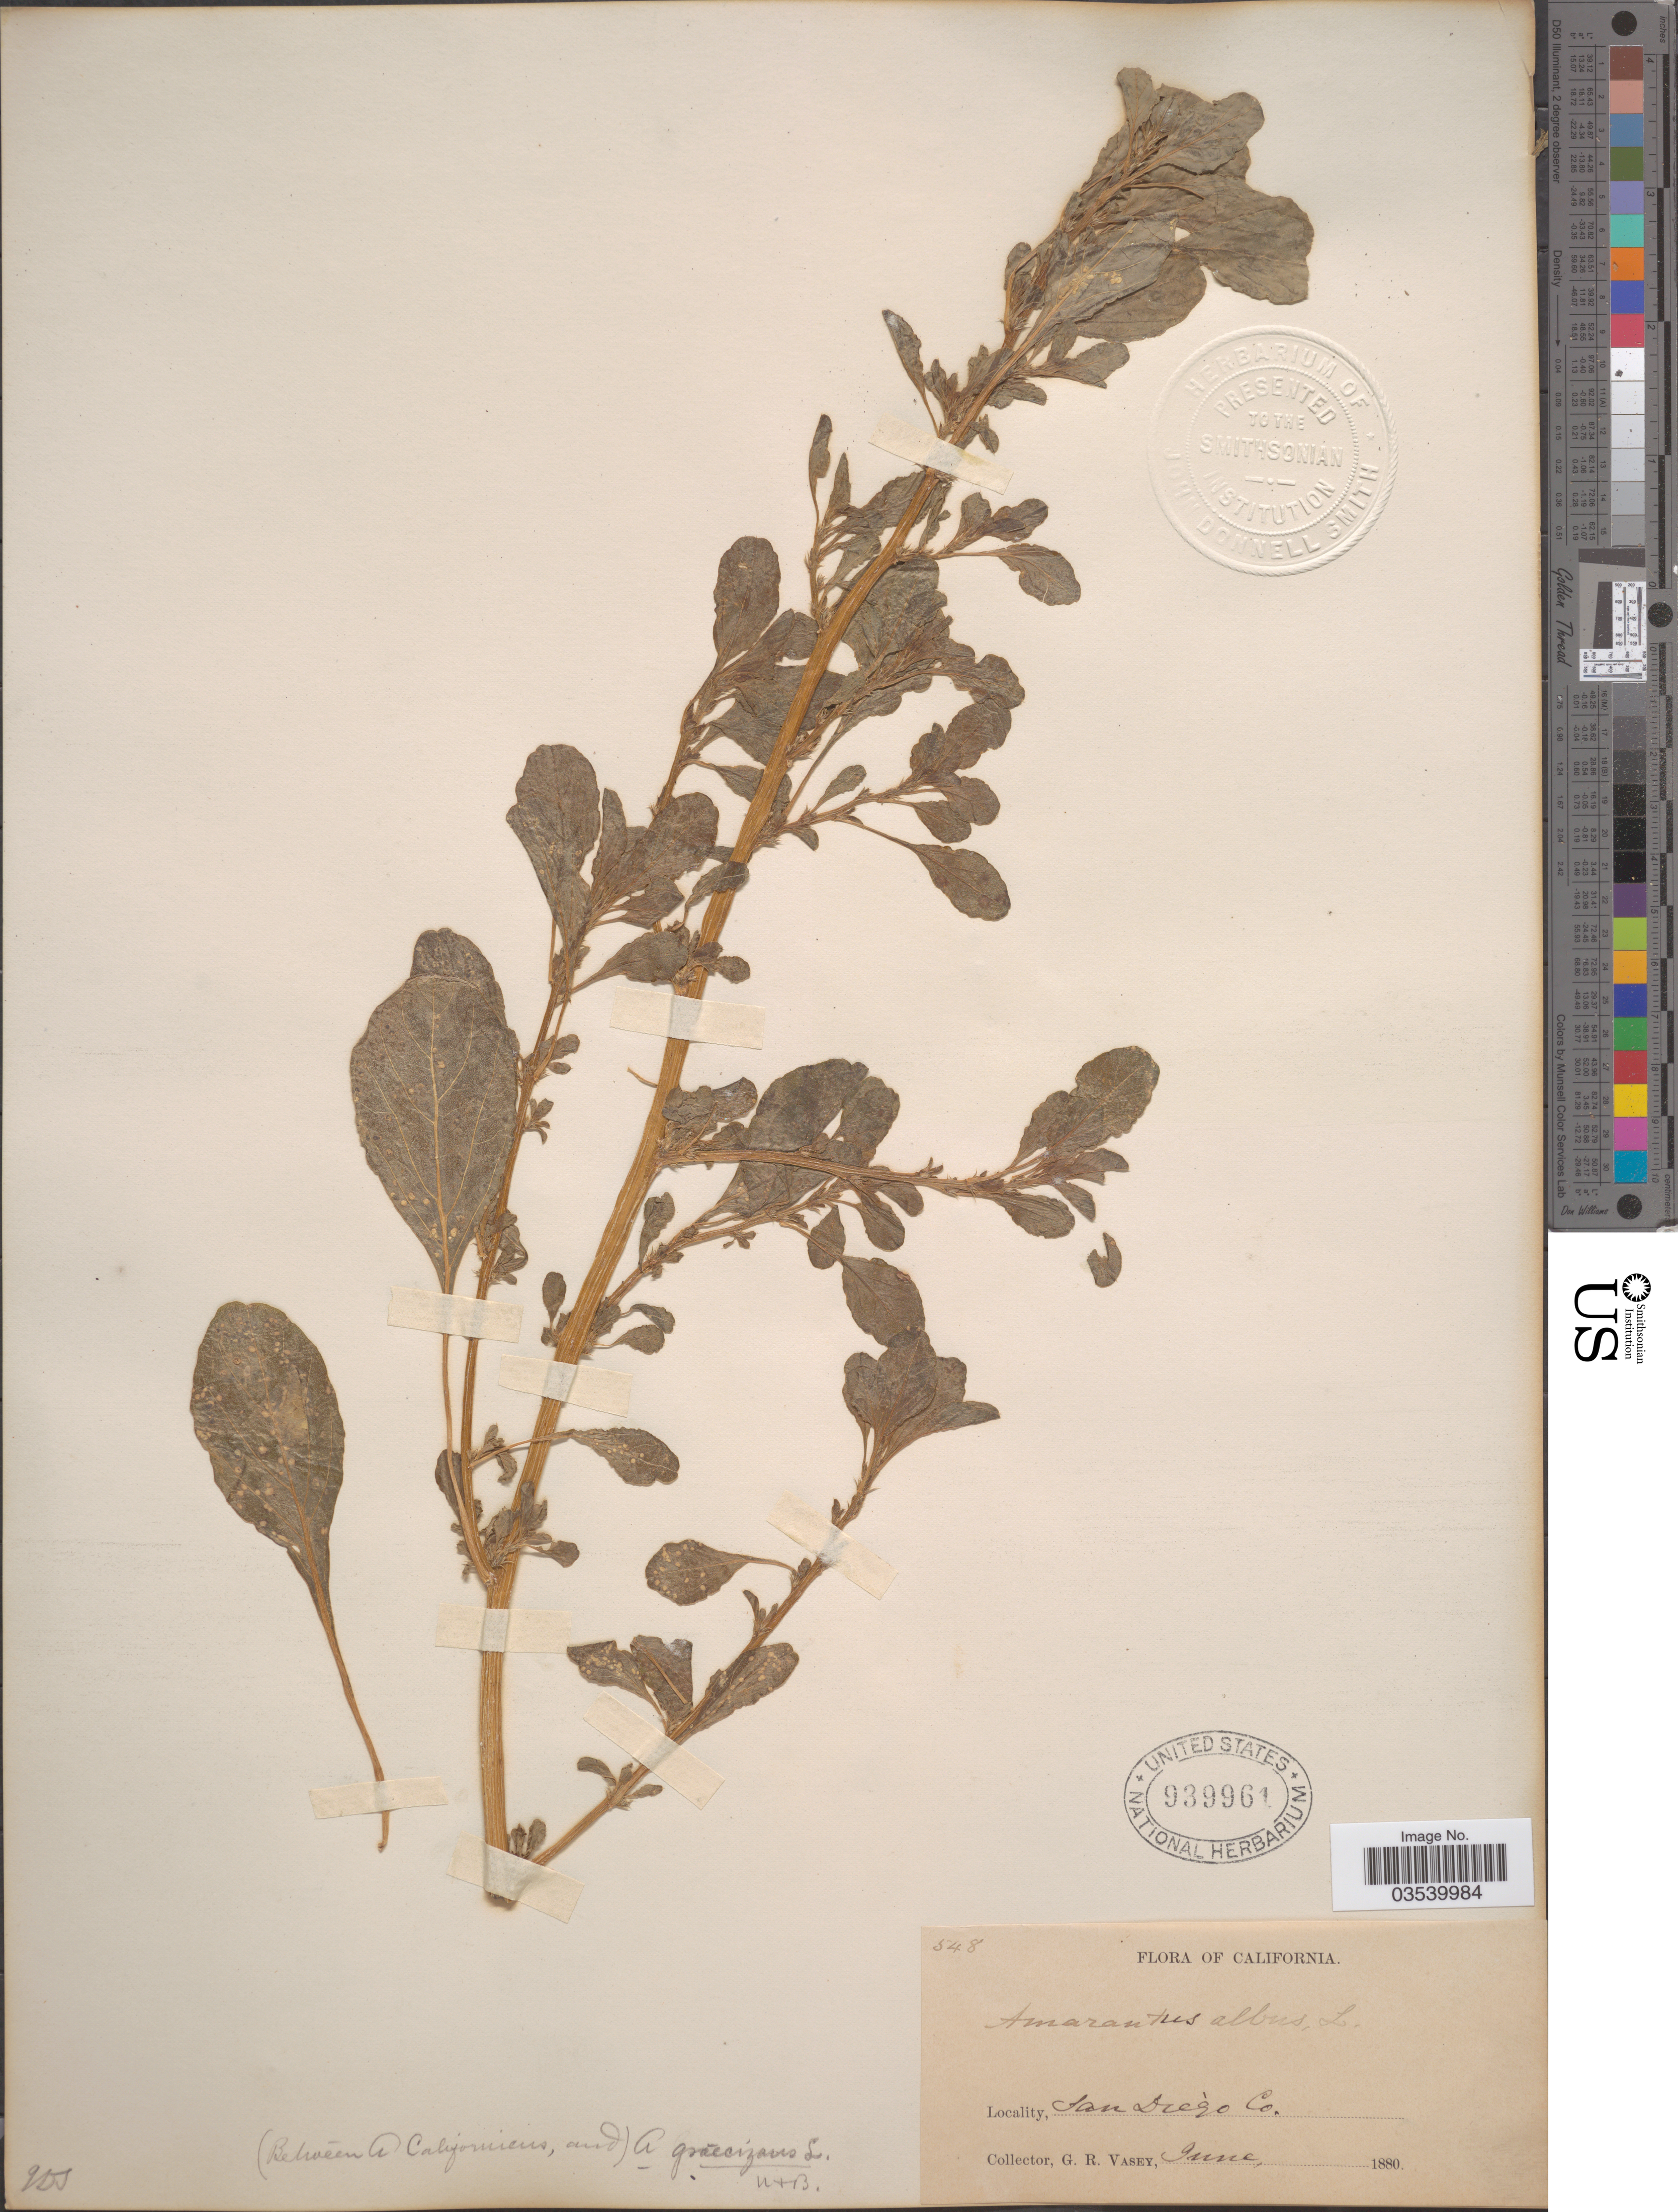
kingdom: Plantae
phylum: Tracheophyta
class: Magnoliopsida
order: Caryophyllales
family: Amaranthaceae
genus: Amaranthus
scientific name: Amaranthus albus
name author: L.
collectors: G. R. Vasey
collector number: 548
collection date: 1880-06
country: United States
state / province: California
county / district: San Diego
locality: San Diego Co.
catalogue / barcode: US 939961